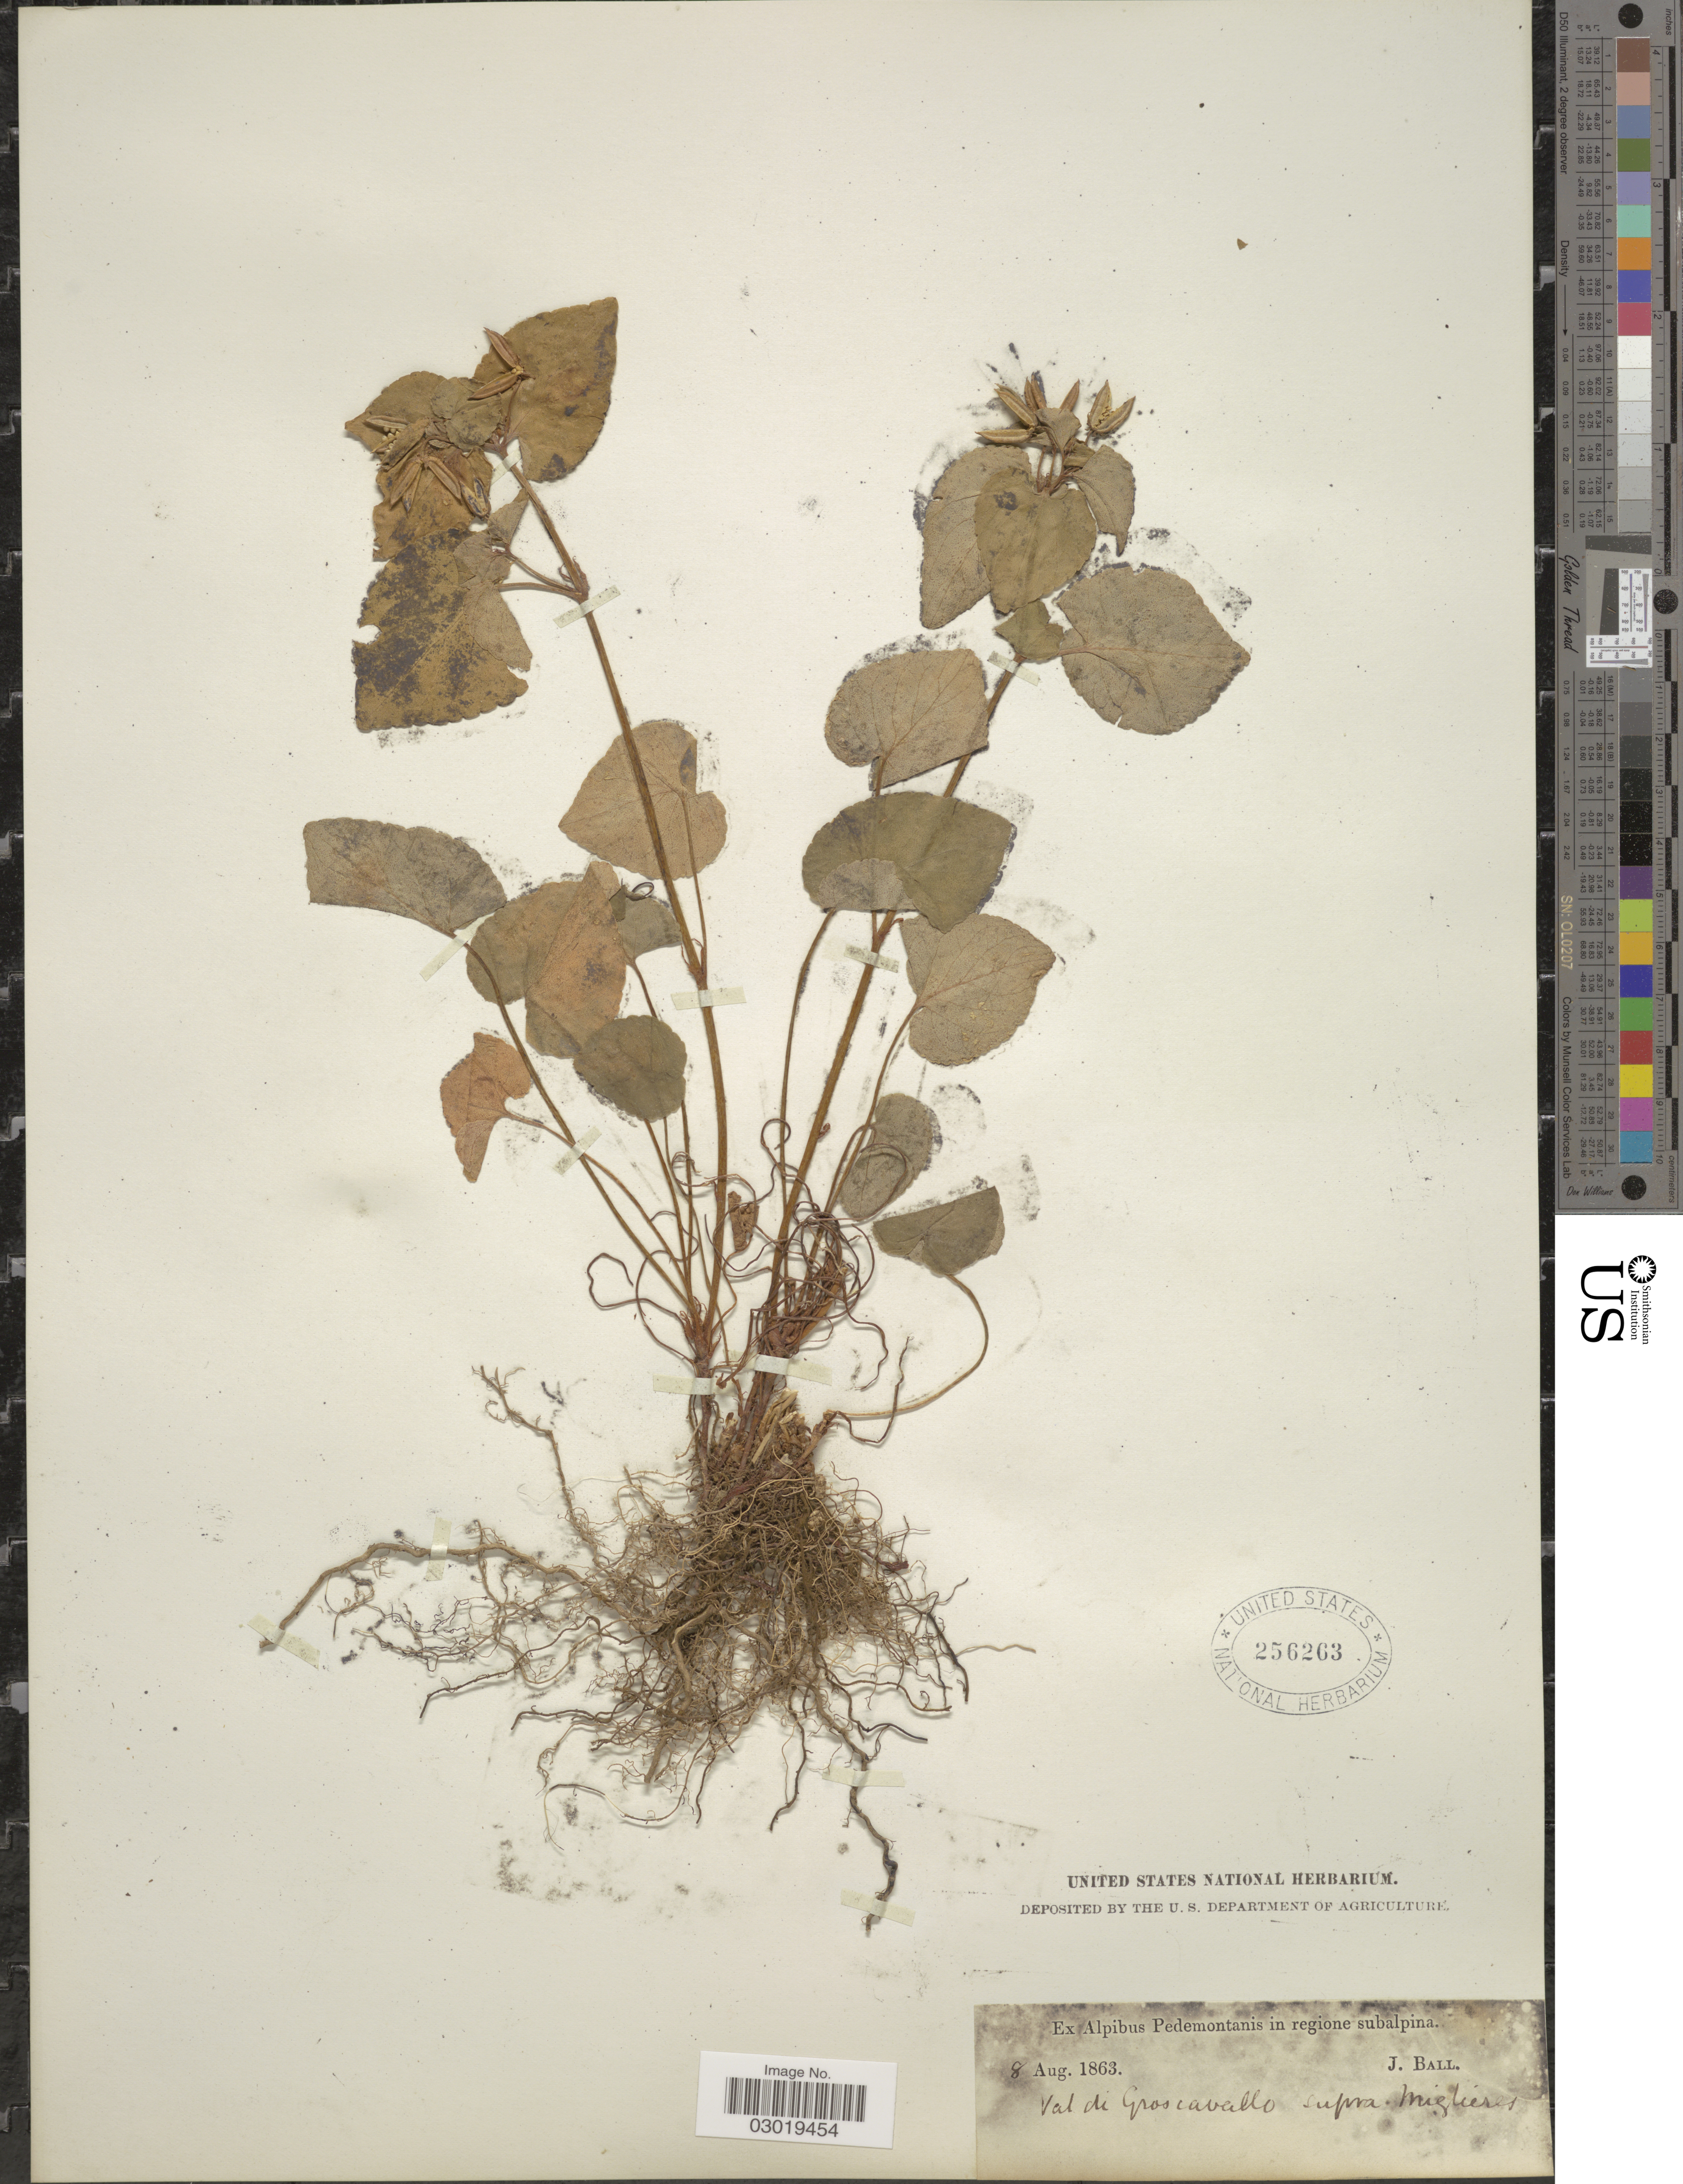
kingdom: Plantae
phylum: Tracheophyta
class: Magnoliopsida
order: Malpighiales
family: Violaceae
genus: Viola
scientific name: Viola sp.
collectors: J. Ball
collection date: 1863-08-08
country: Italy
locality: Ex Alpibus Pedemontanis in regione subalpina.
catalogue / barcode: US 256263